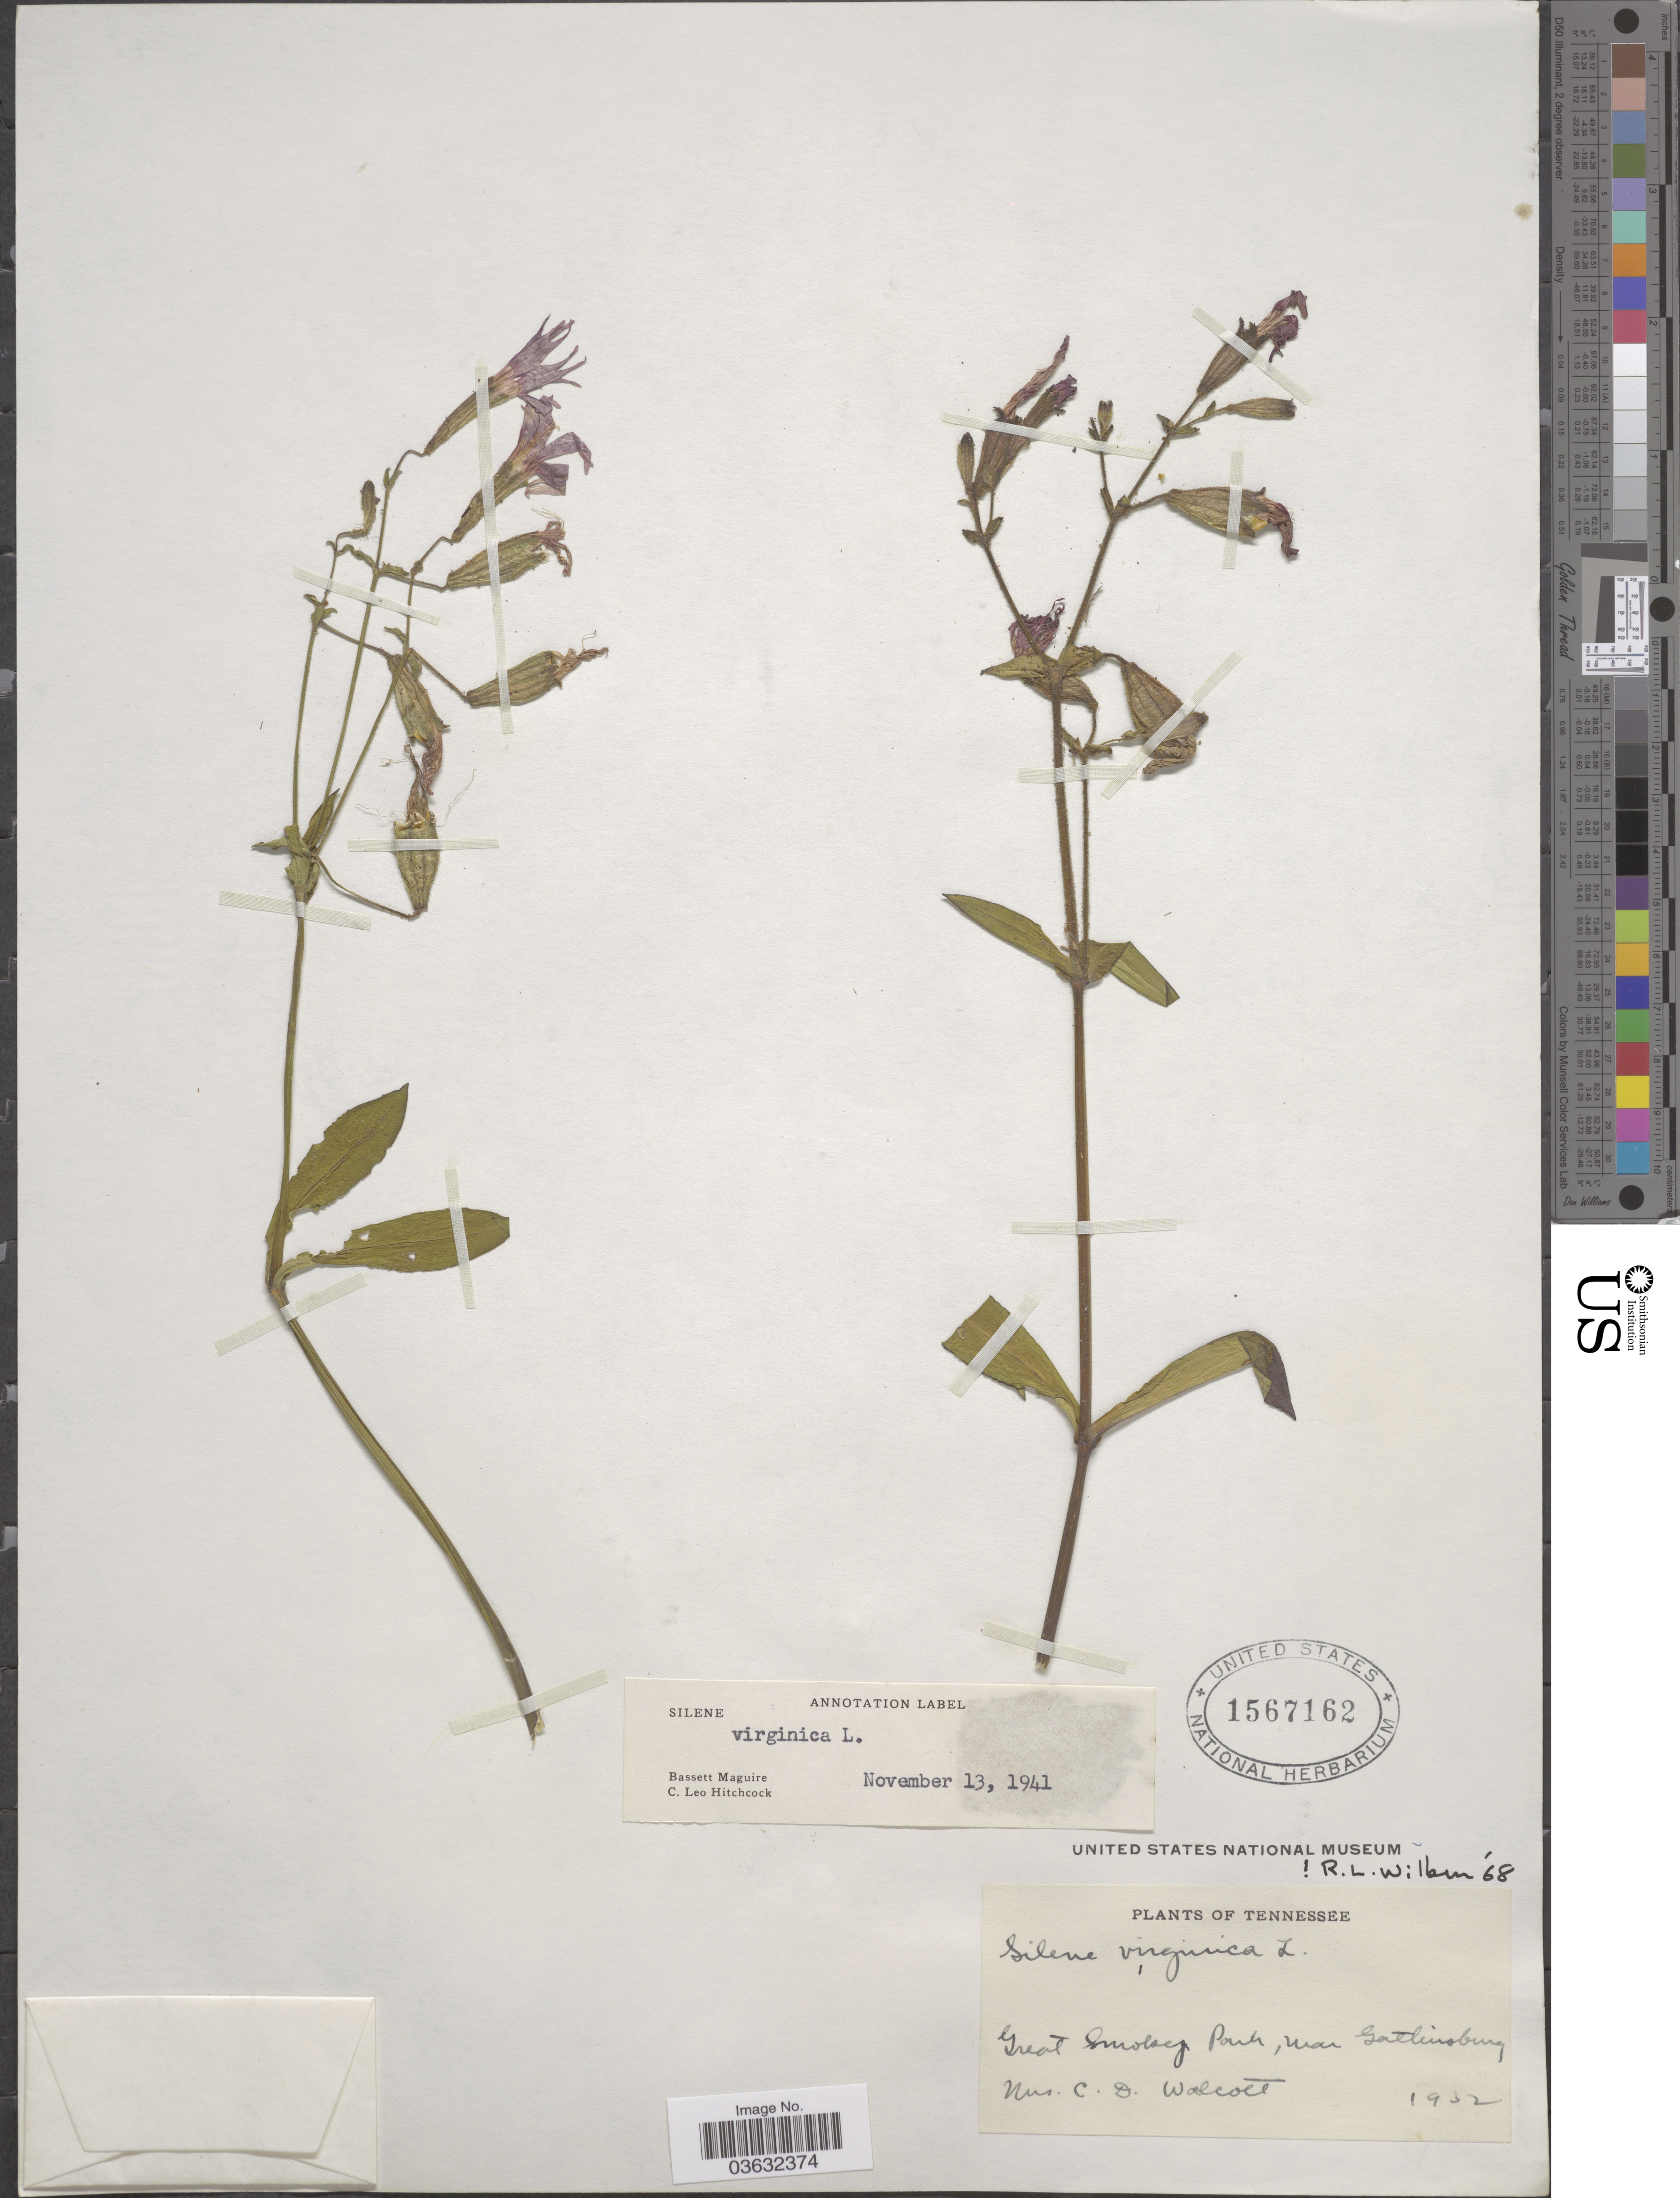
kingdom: Plantae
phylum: Tracheophyta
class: Magnoliopsida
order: Caryophyllales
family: Caryophyllaceae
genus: Silene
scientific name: Silene virginica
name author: L.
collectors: C. Walcott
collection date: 1932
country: United States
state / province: Tennessee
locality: Great Smokey Park, near Gatlinsburg.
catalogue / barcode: US 1567162